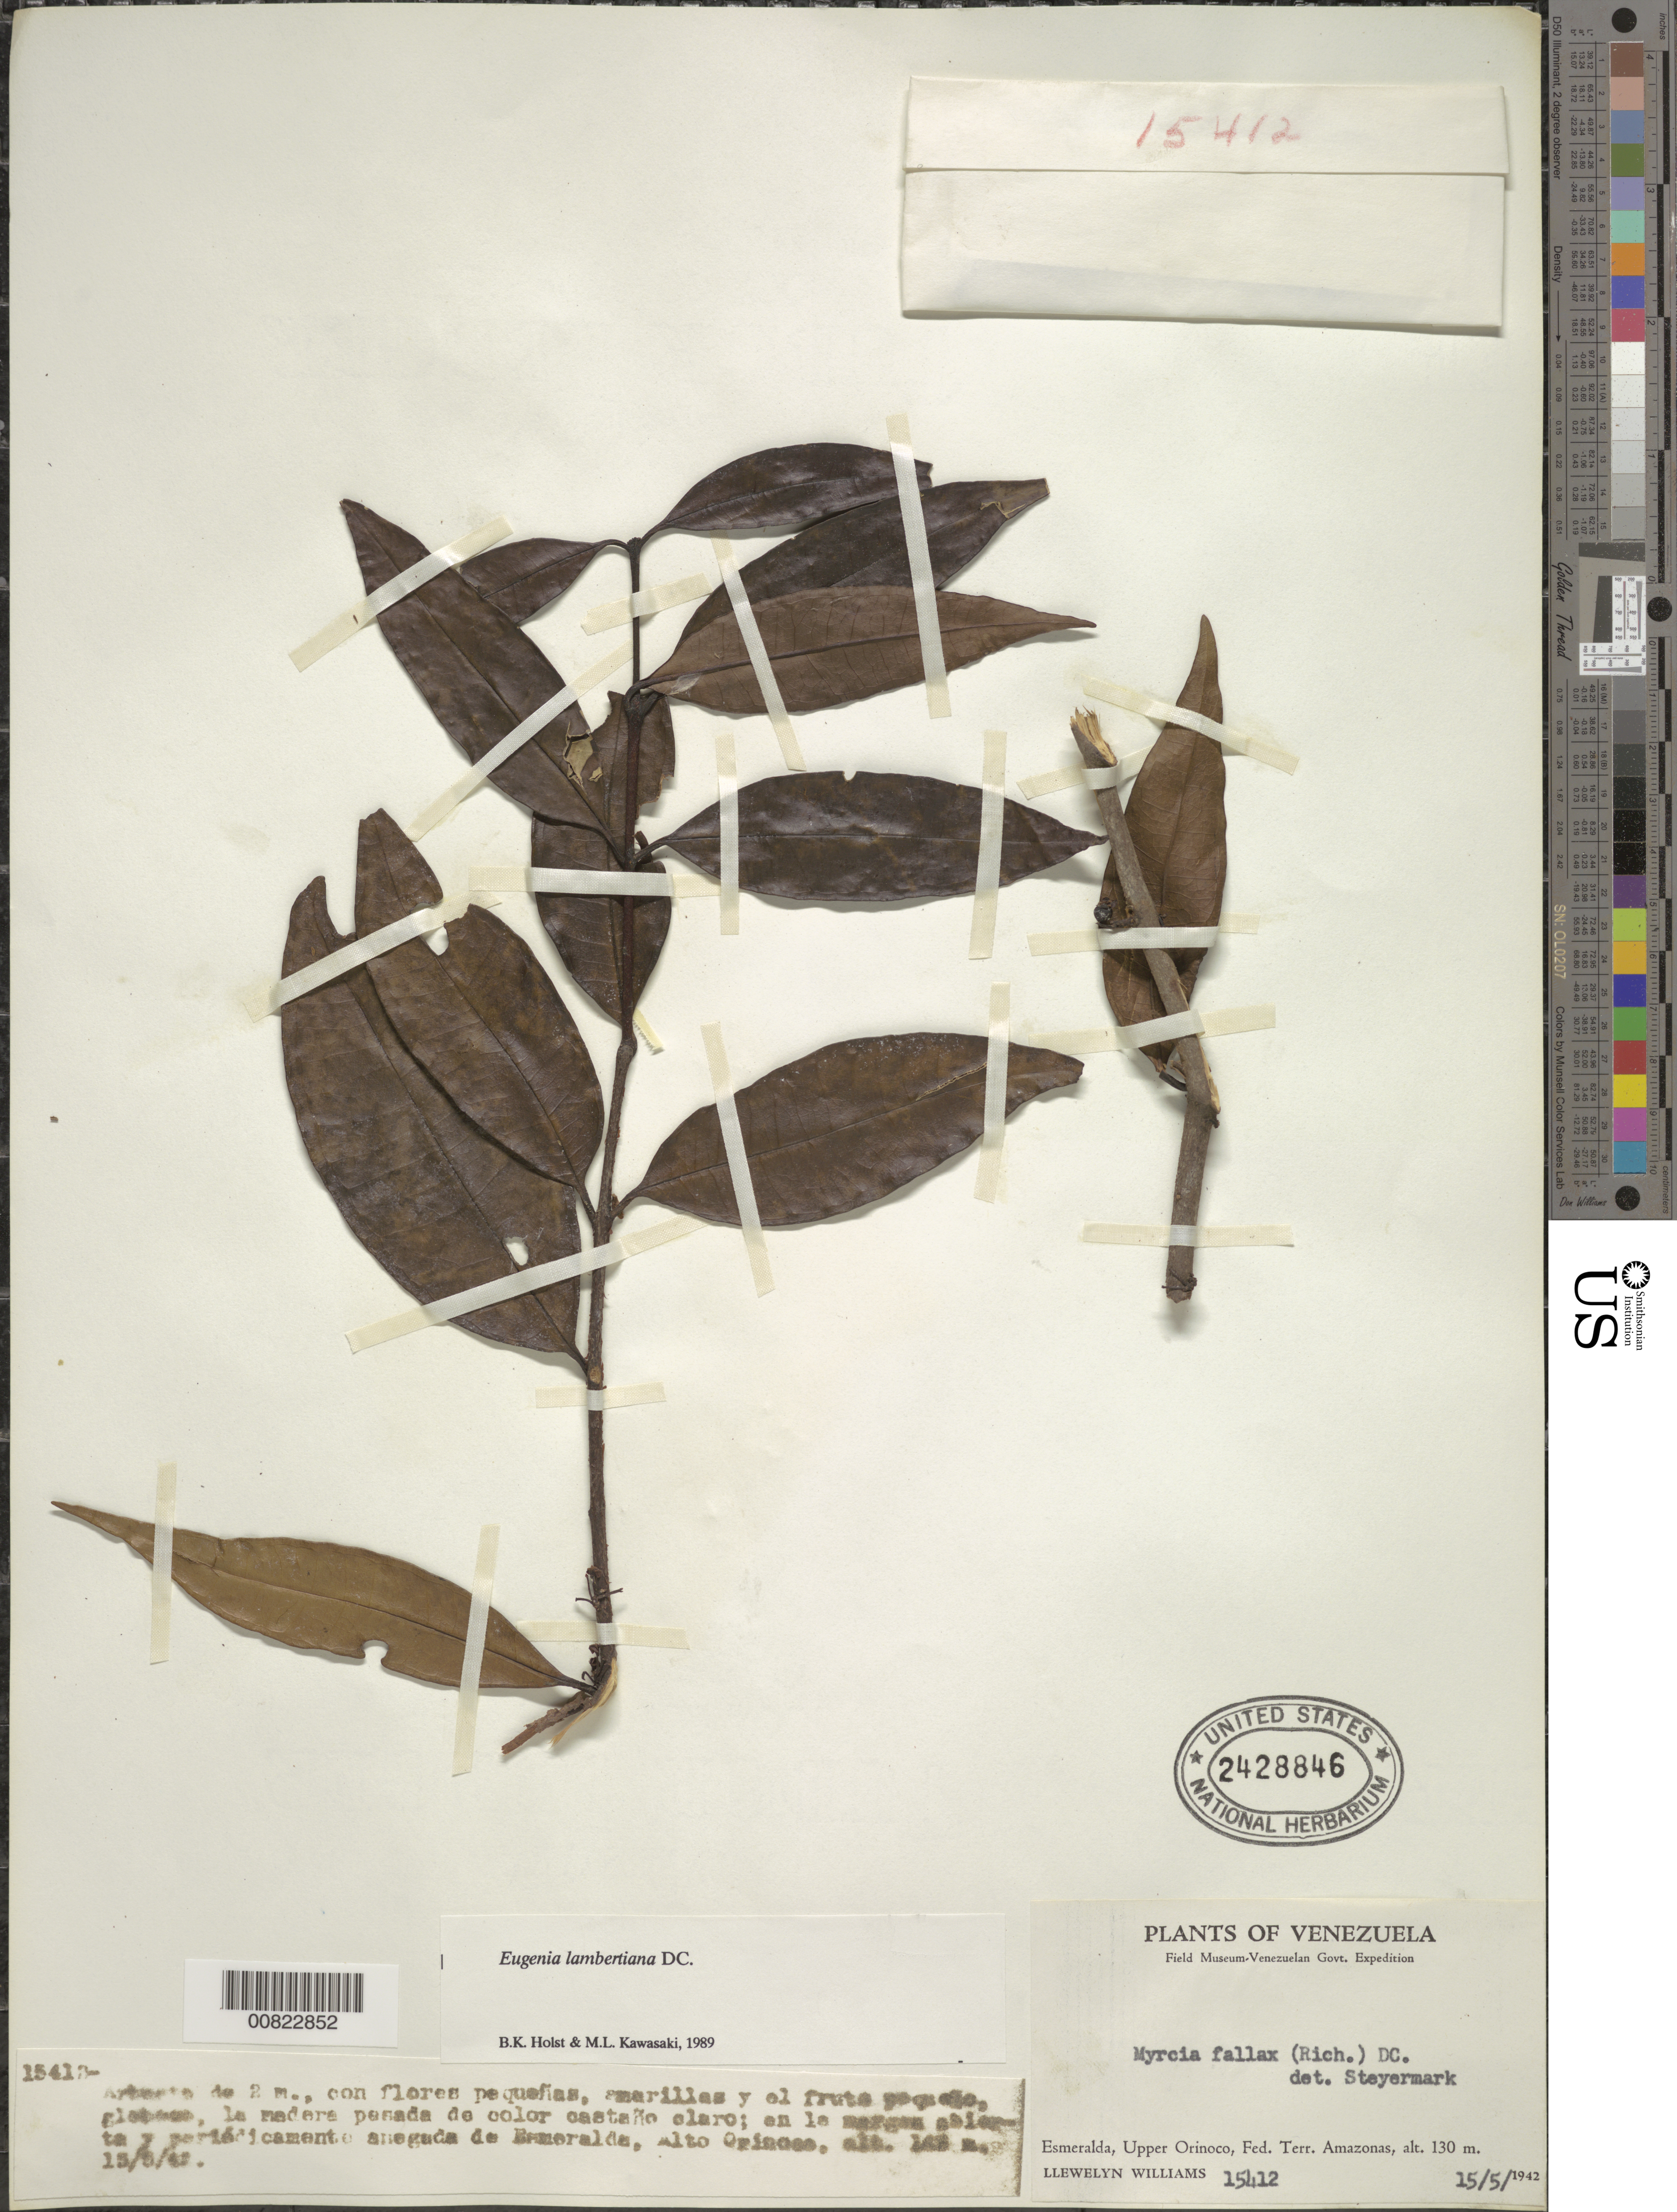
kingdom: Plantae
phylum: Tracheophyta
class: Magnoliopsida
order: Myrtales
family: Myrtaceae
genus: Eugenia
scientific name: Eugenia lambertiana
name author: DC.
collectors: Ll. Williams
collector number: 15412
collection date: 1942-05-15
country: Venezuela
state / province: Amazonas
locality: Esmeralda, Upper Orinoco, Fed. Terr. Amazonas. En la margen abierta y periódicamente anegada de Esmeralda, Alto Orinoco.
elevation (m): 130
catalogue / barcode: US 2428846